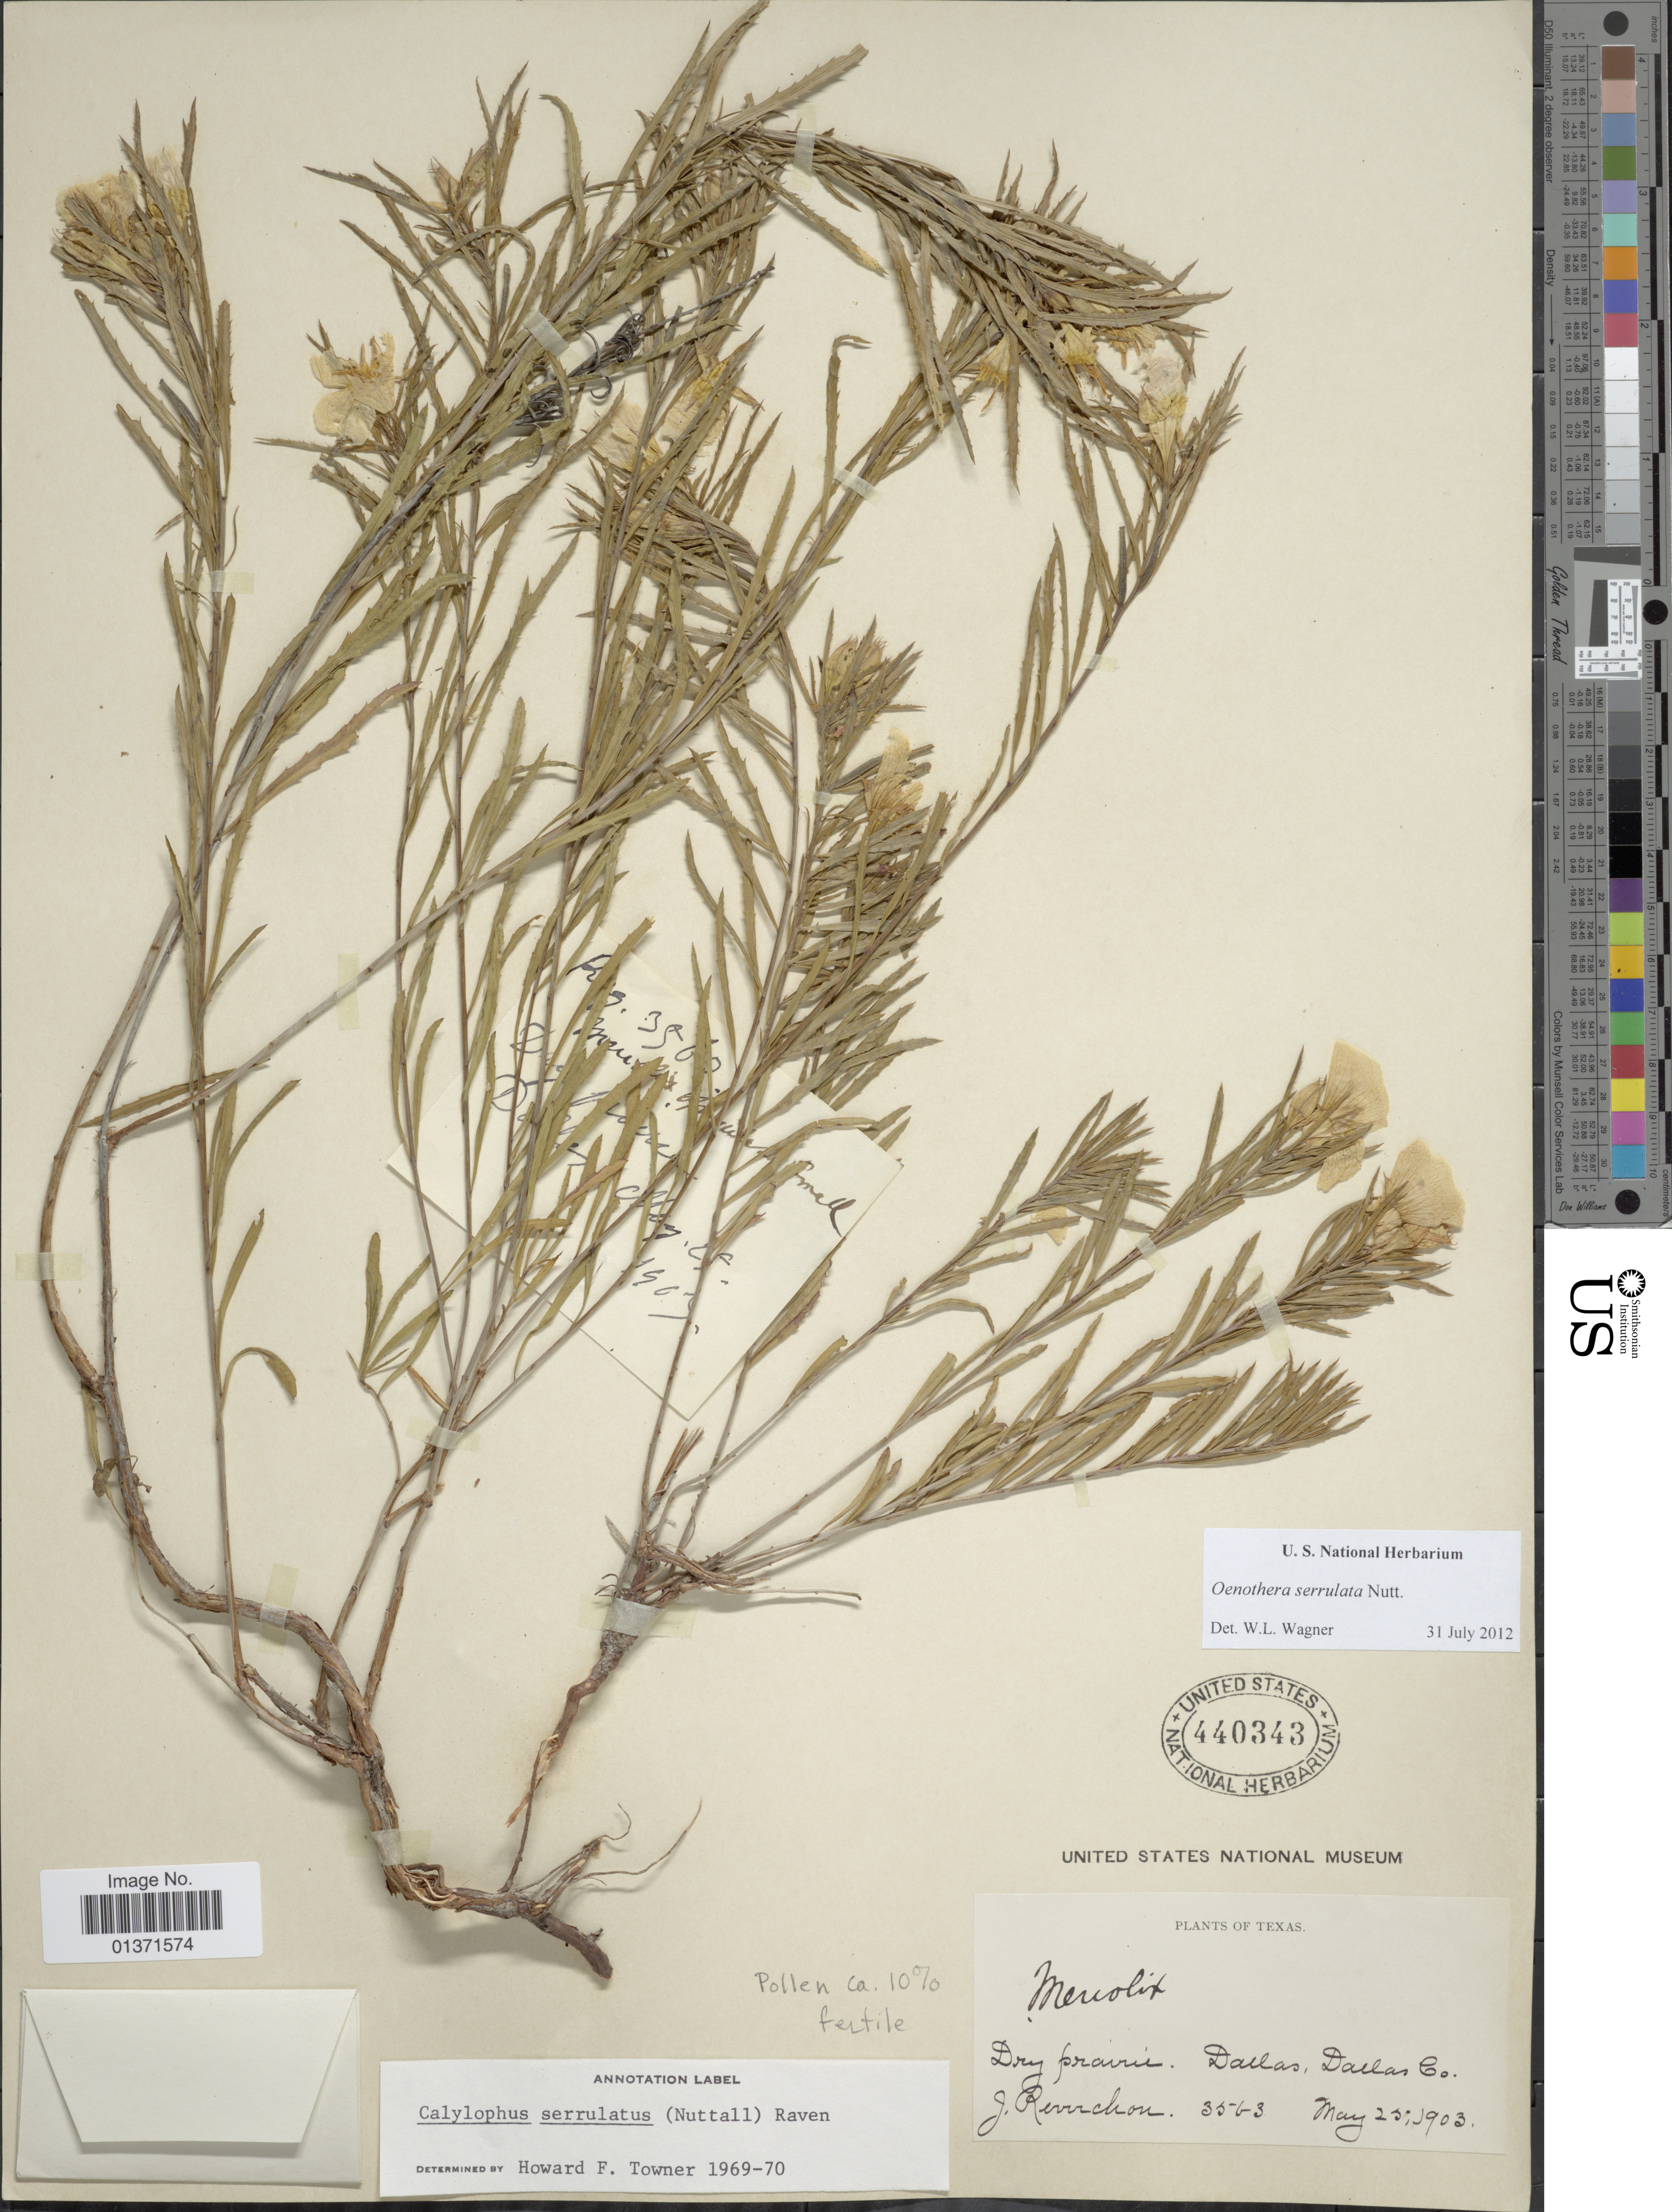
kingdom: Plantae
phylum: Tracheophyta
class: Magnoliopsida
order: Myrtales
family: Onagraceae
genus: Oenothera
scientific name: Oenothera serrulata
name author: Nutt.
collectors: J. Reverchon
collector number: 3563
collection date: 1903-05-25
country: United States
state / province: Texas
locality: Dallas, Dallas Co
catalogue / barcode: US 440343